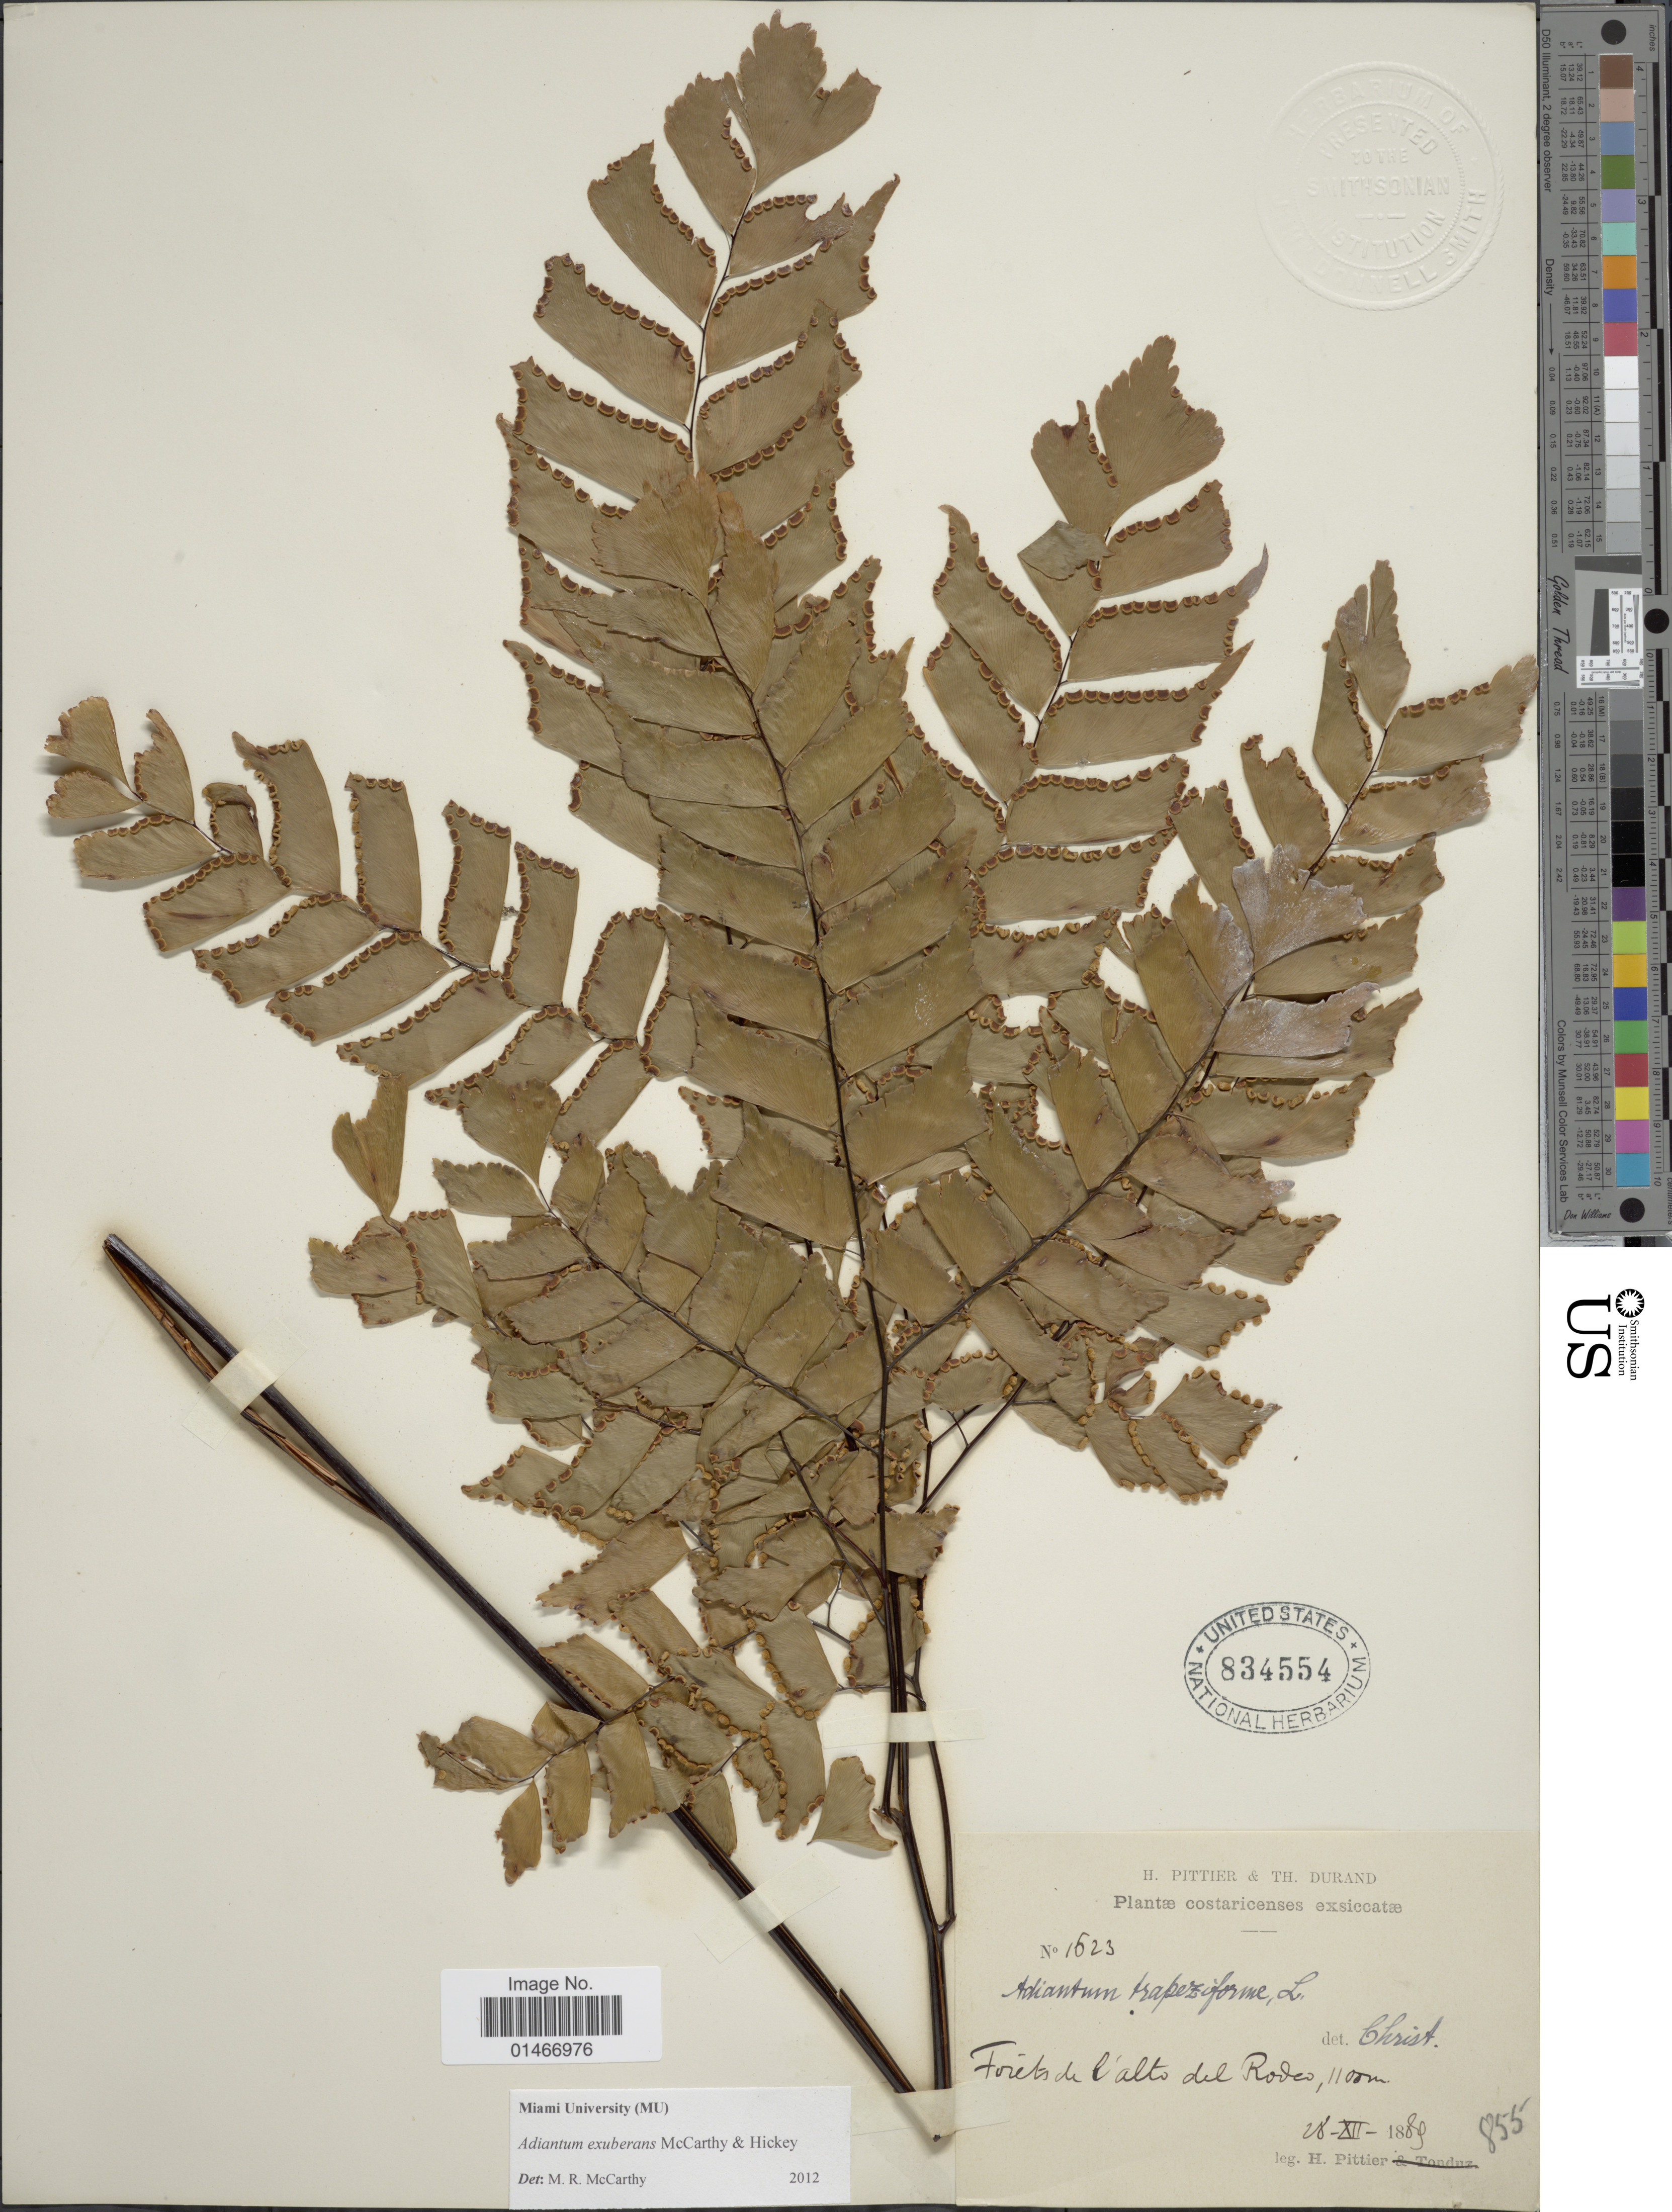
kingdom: Plantae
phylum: Tracheophyta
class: Polypodiopsida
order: Polypodiales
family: Pteridaceae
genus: Adiantum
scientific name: Adiantum exuberans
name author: M.R. McCarthy & Hickey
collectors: H. F. Pittier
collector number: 1623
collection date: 1889-12-28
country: Costa Rica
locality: Plantae costaricenses. Forets de l'alto del Rodeo.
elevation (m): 1100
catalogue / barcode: US 834554